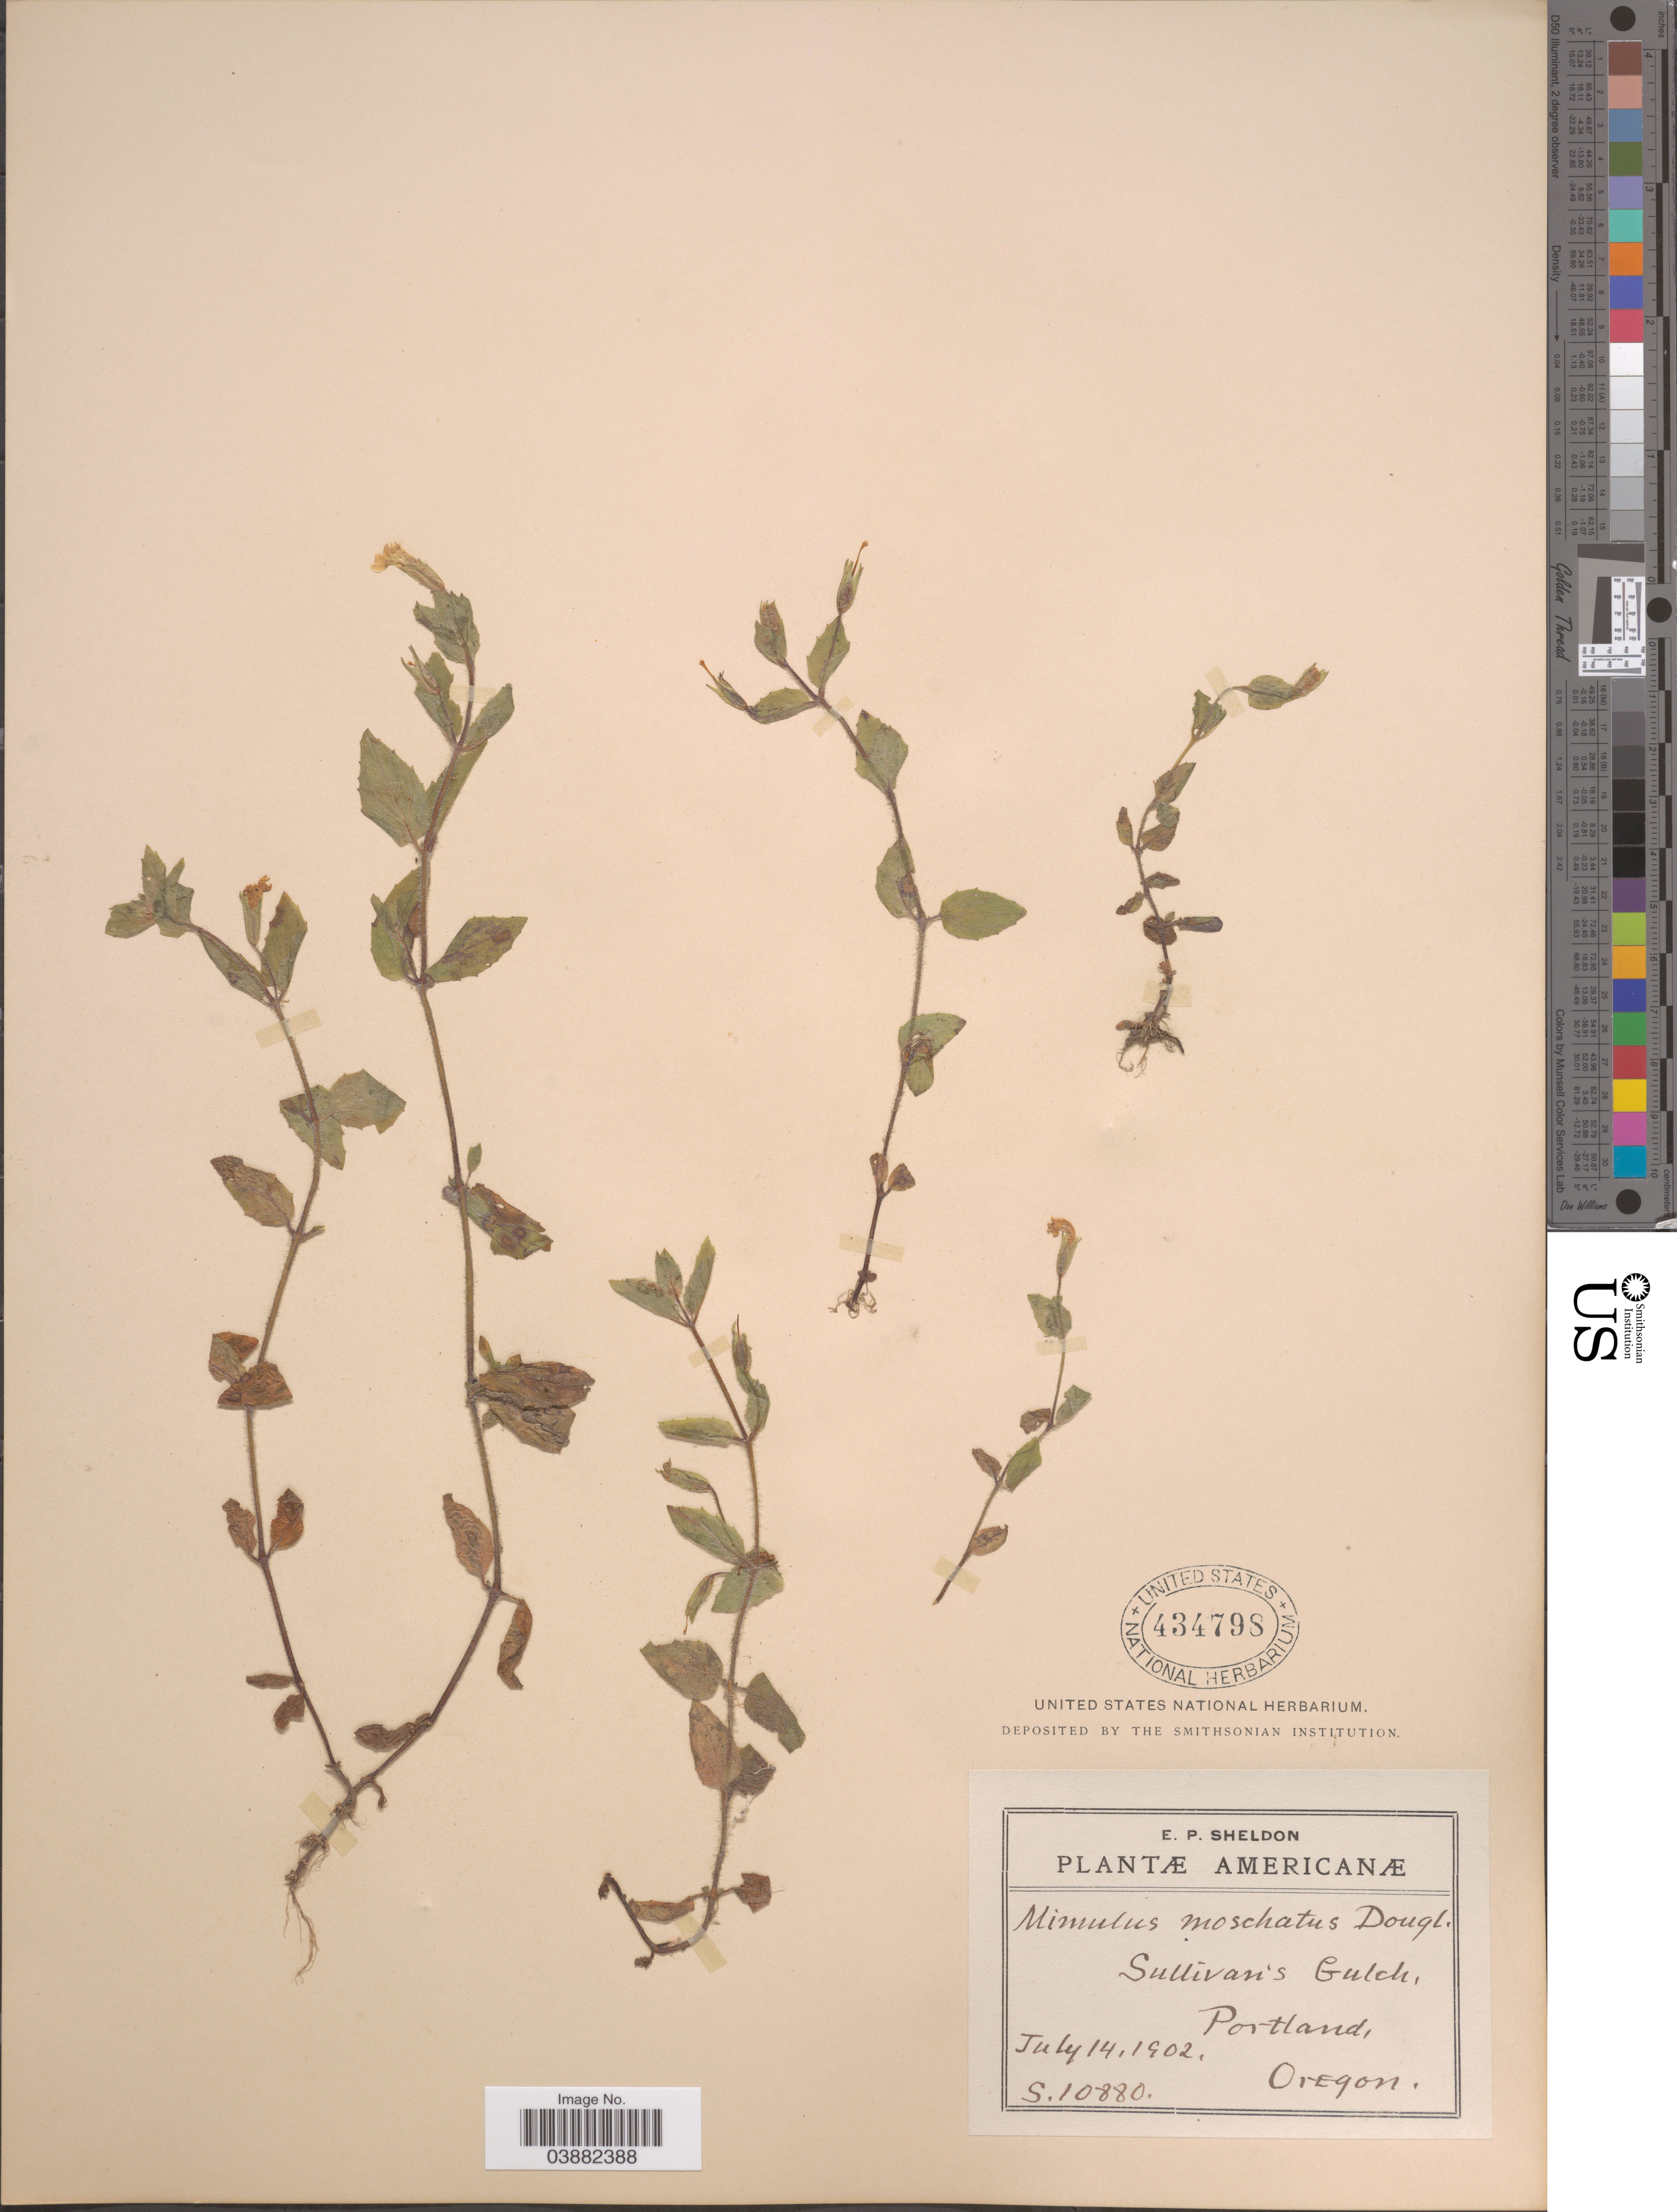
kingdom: Plantae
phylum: Tracheophyta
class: Magnoliopsida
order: Lamiales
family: Phrymaceae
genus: Mimulus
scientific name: Mimulus moschatus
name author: Douglas ex Lindl.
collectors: E. P. Sheldon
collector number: S10880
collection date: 1902-07-14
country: United States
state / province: Oregon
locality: Sullivan's Gulch, Portland.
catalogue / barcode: US 434798